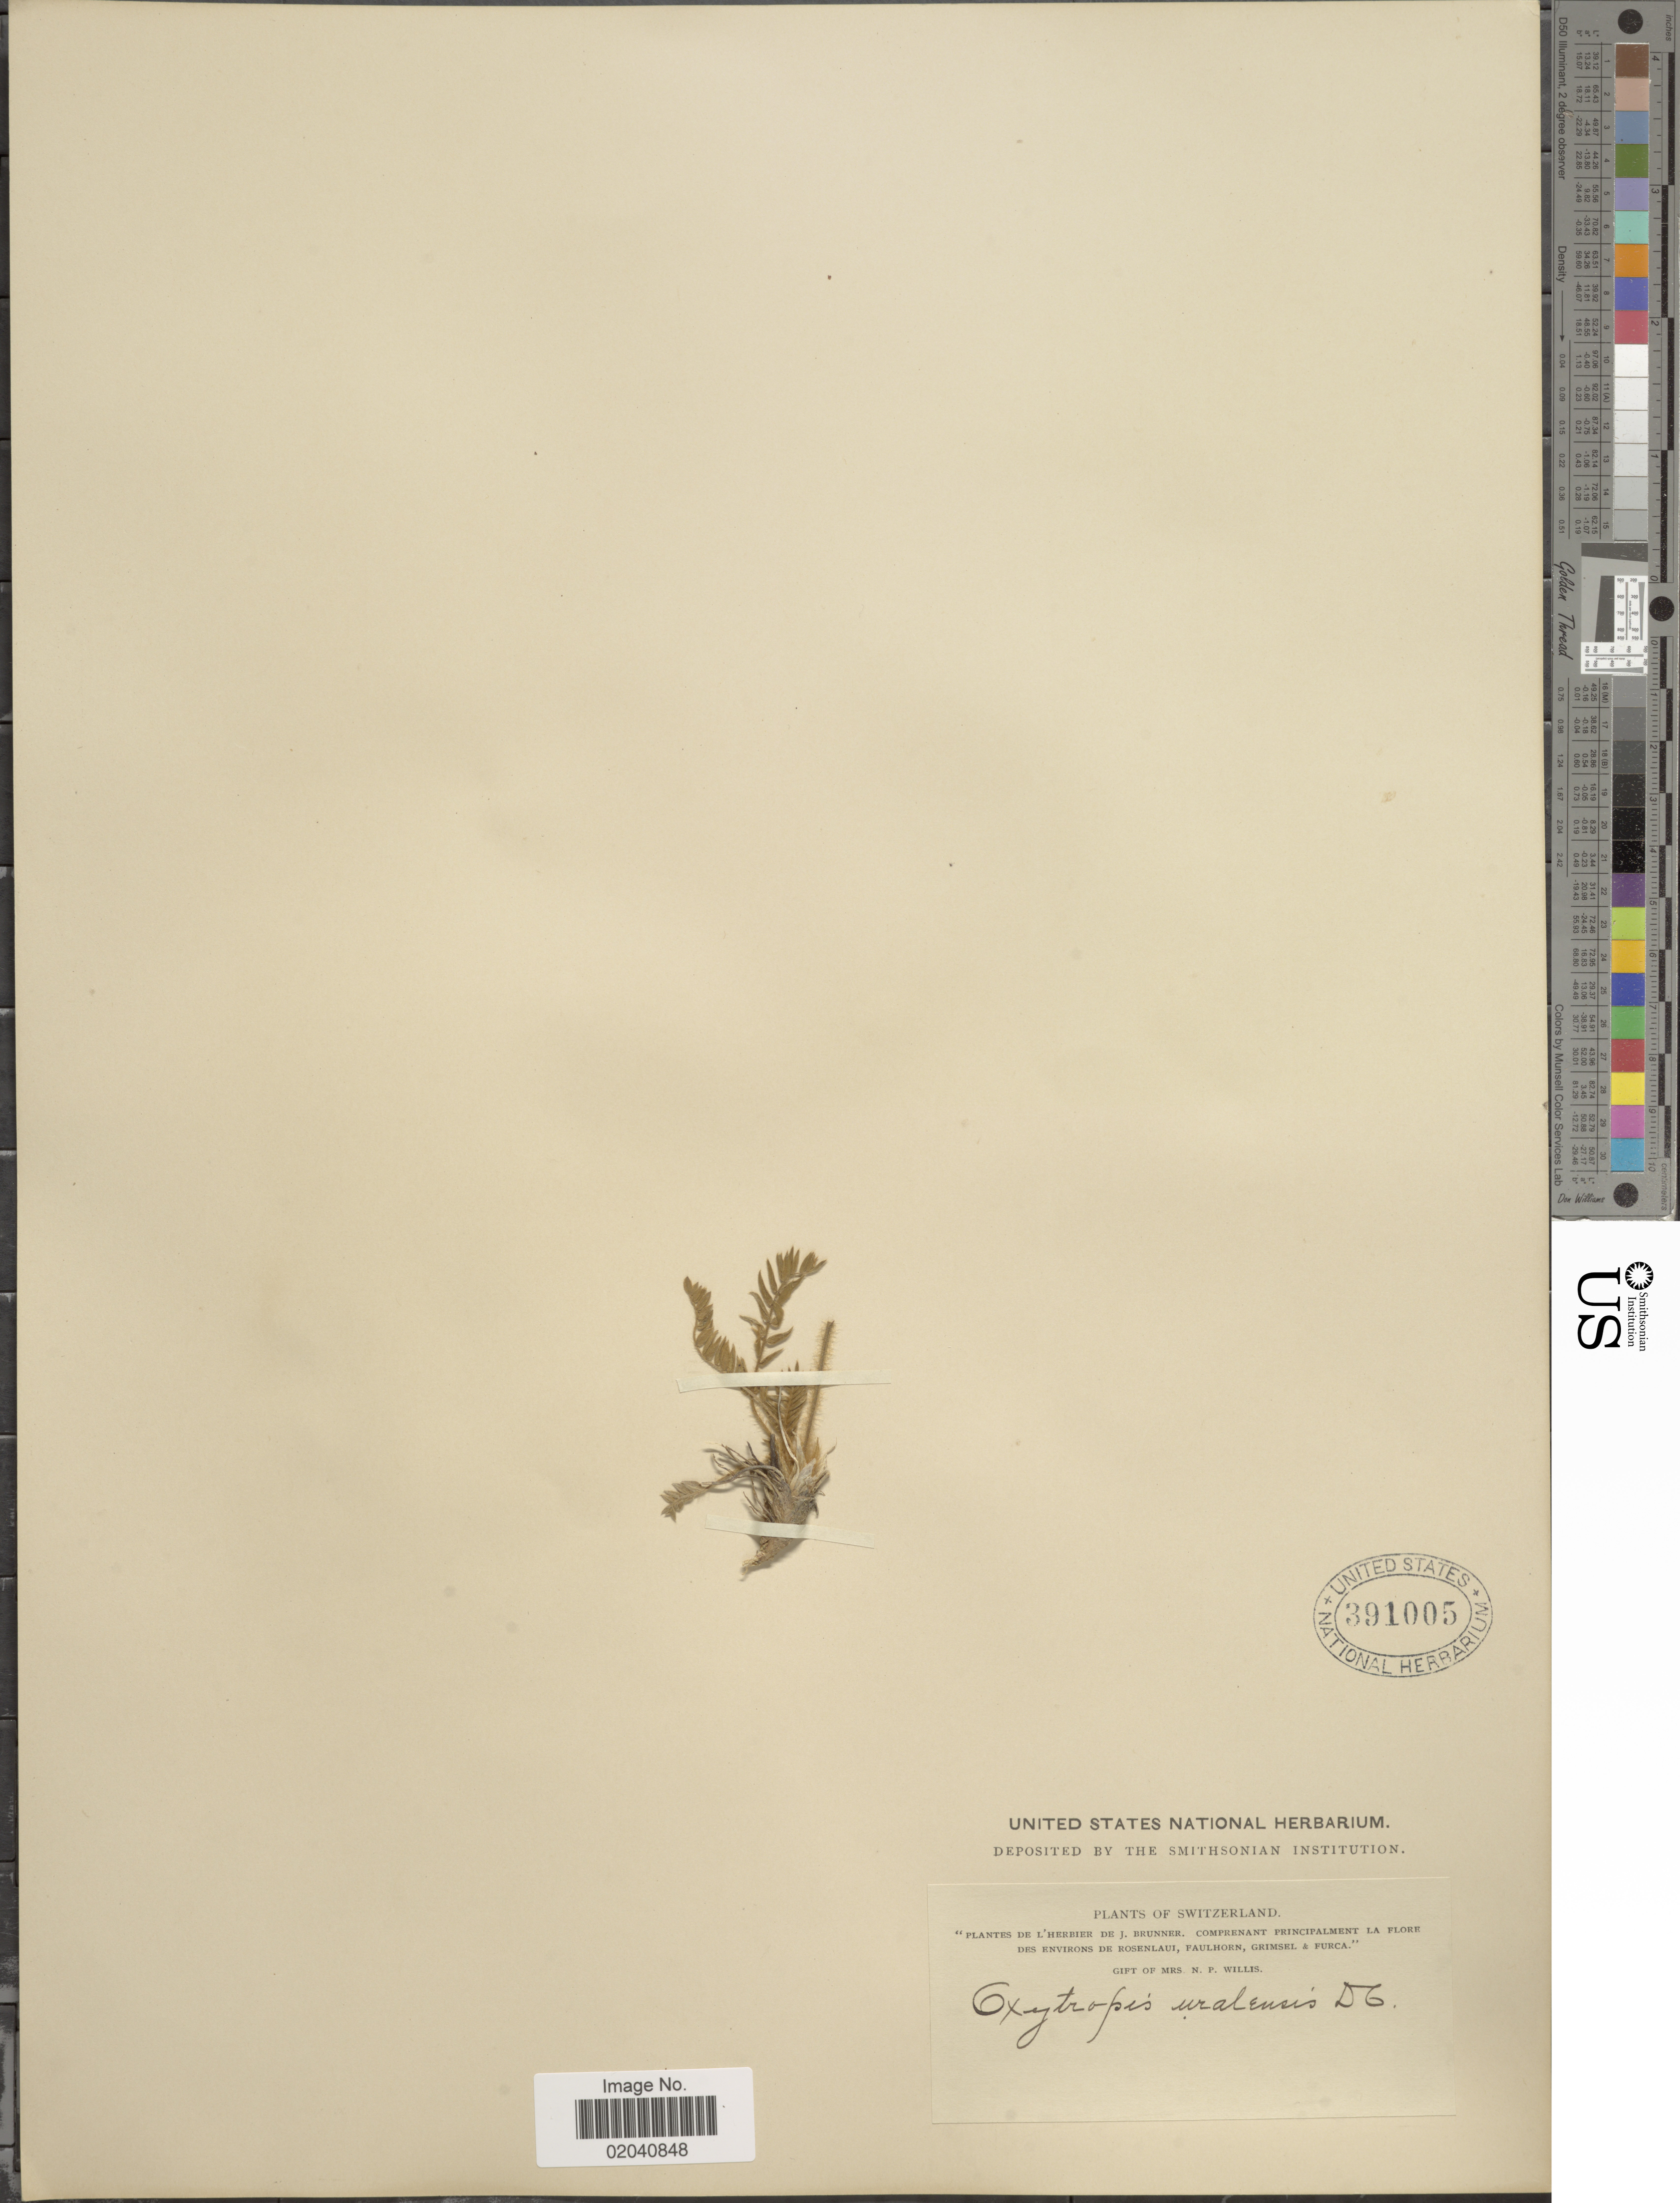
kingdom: Plantae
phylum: Tracheophyta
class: Magnoliopsida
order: Fabales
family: Fabaceae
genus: Oxytropis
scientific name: Oxytropis uralensis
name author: (L.) DC.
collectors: ex herb. J. Brunner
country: Switzerland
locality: La Flore Des Environs de Rosenlai, Faulhorn, Grimsel & Furca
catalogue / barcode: US 391005